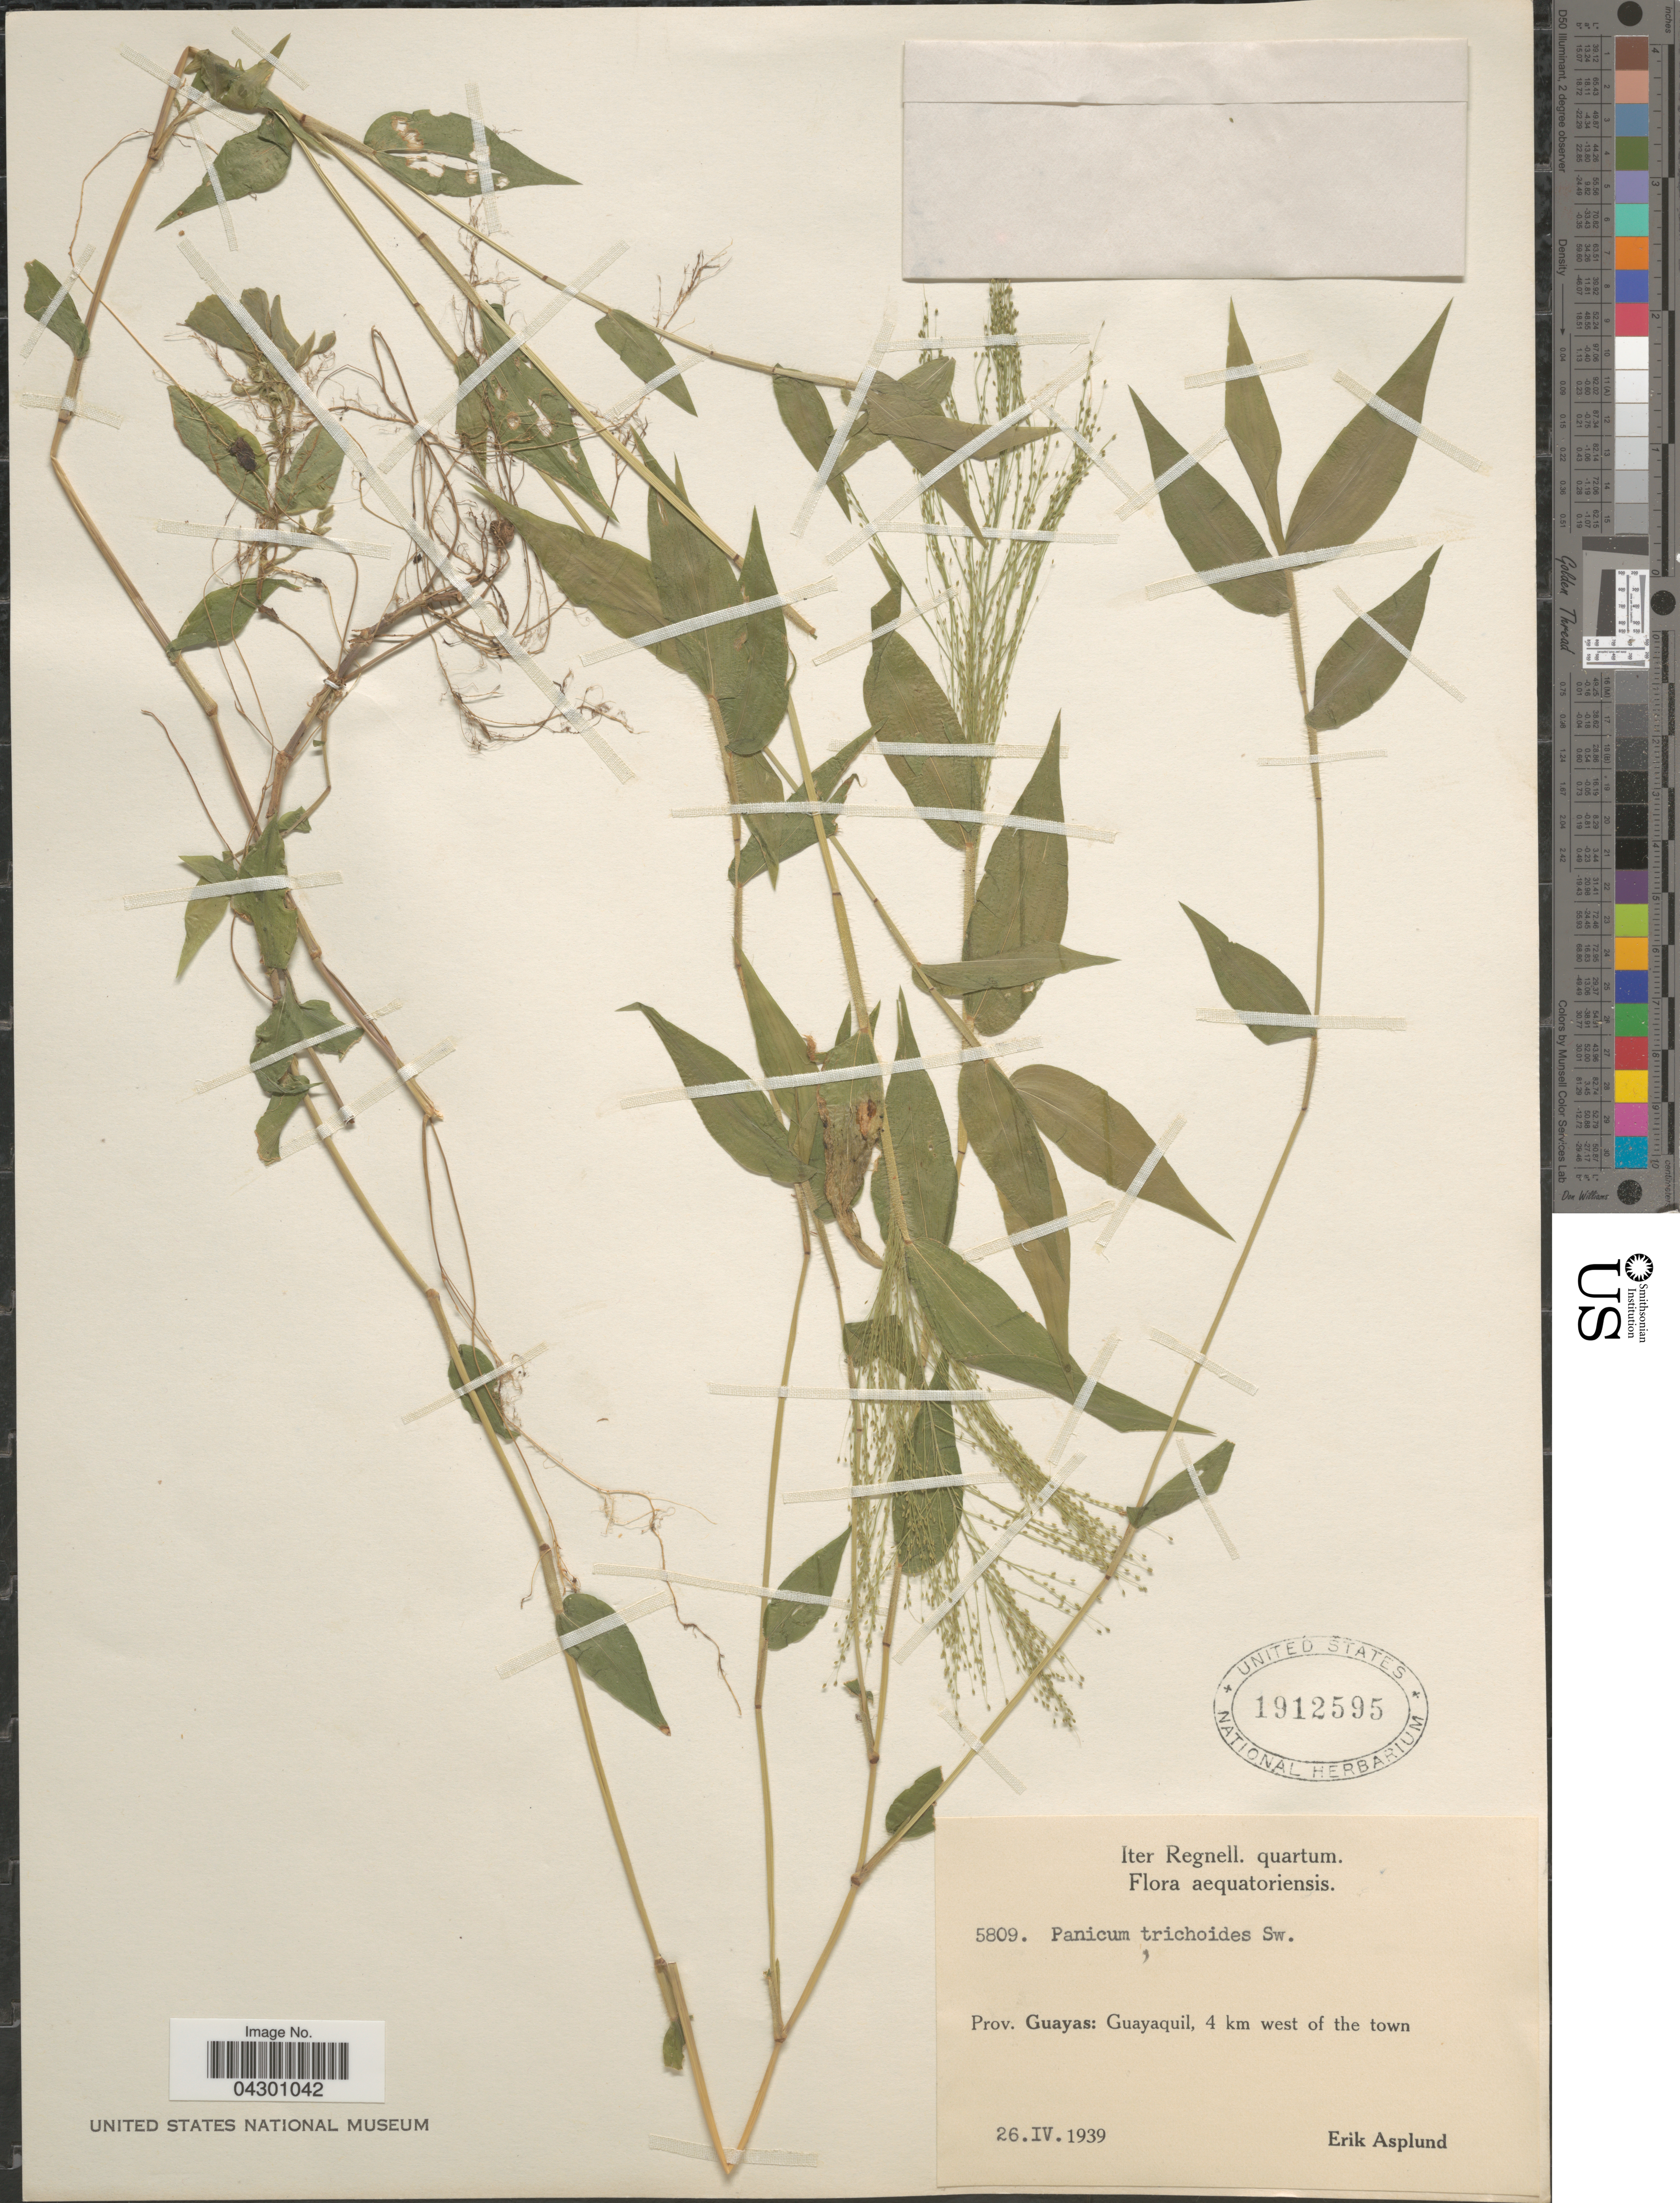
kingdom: Plantae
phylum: Tracheophyta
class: Liliopsida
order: Poales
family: Poaceae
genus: Panicum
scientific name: Panicum trichoides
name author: Sw.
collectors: E. Asplund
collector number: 5809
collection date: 1939-04-26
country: Ecuador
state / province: Guayas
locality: Iter Regnell. quartum. Guayaquil, 4 km west of the town.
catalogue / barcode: US 1912595